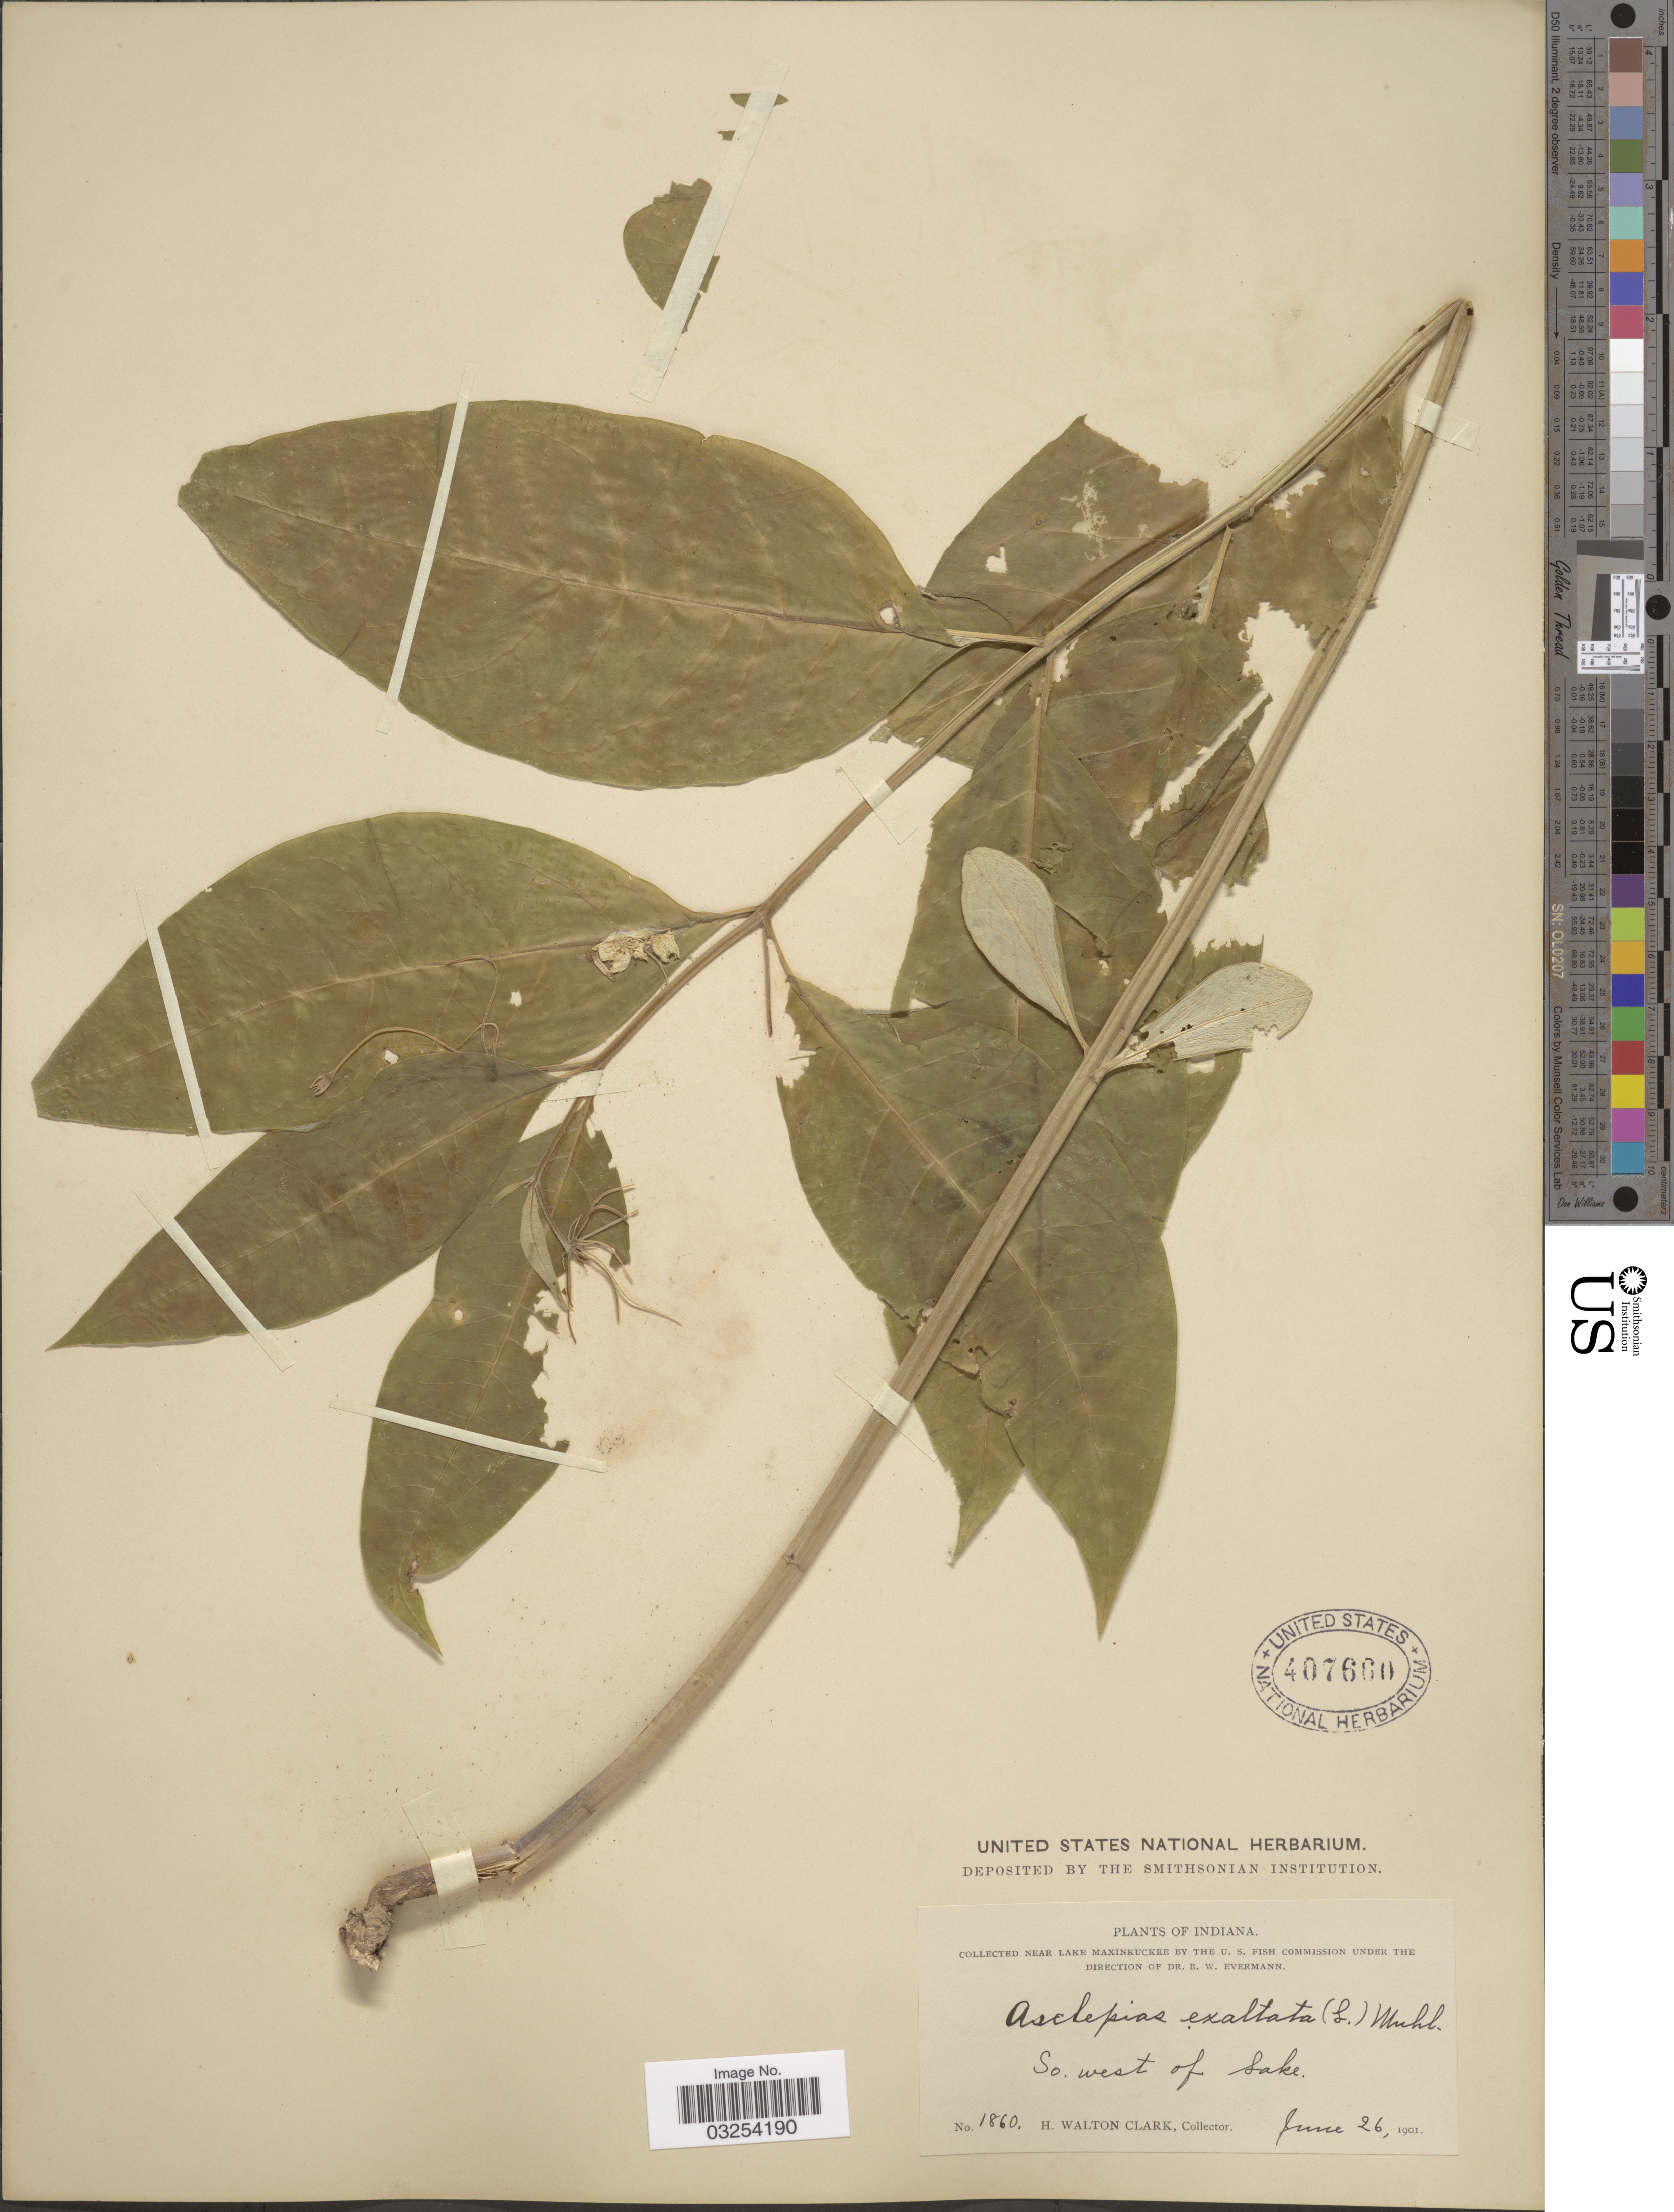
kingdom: Plantae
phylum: Tracheophyta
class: Magnoliopsida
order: Gentianales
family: Apocynaceae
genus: Asclepias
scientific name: Asclepias exaltata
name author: Muhl.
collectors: H. W. Clark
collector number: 1860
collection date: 1901-06-26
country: United States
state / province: Indiana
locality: Lake Maxinkuckee. So. west of Lake.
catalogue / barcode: US 407660